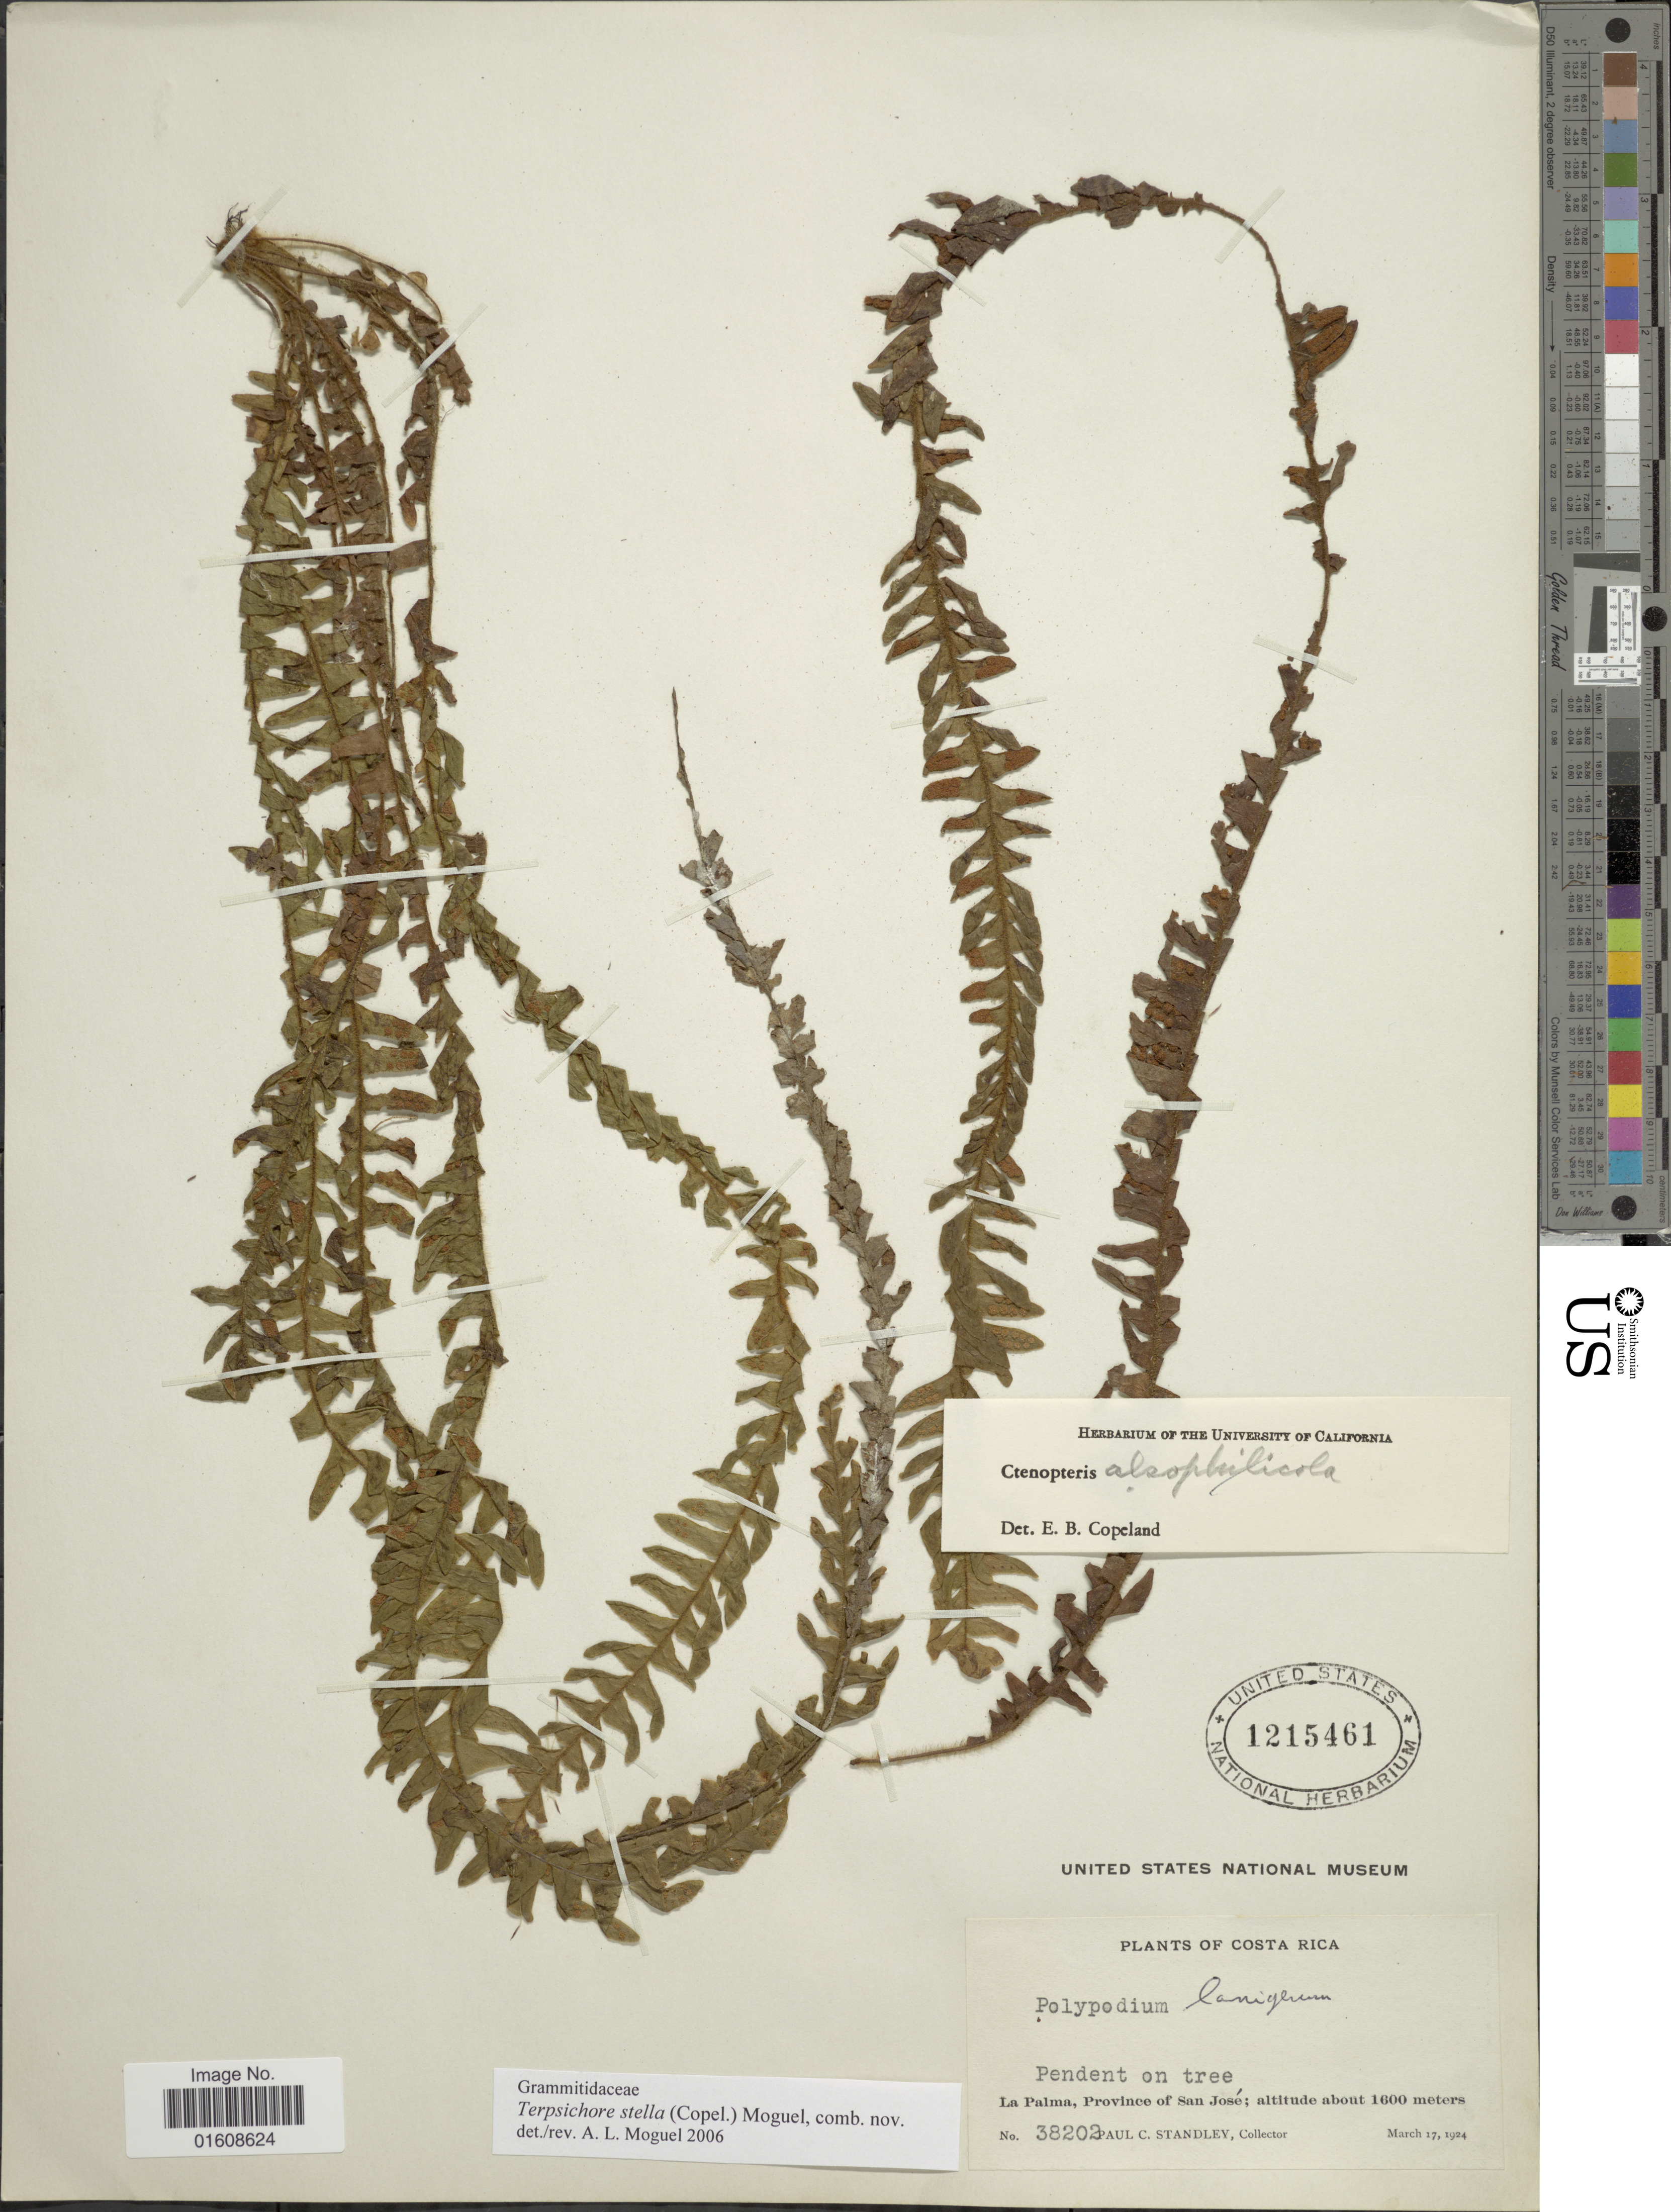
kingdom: Plantae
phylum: Tracheophyta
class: Polypodiopsida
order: Polypodiales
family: Polypodiaceae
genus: Alansmia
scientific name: Alansmia stella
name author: (Copel.) Moguel & M. Kessler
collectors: P. C. Standley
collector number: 38202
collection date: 1924-03-17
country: Costa Rica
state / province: San José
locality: La Palma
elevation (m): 1600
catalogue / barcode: US 1215461